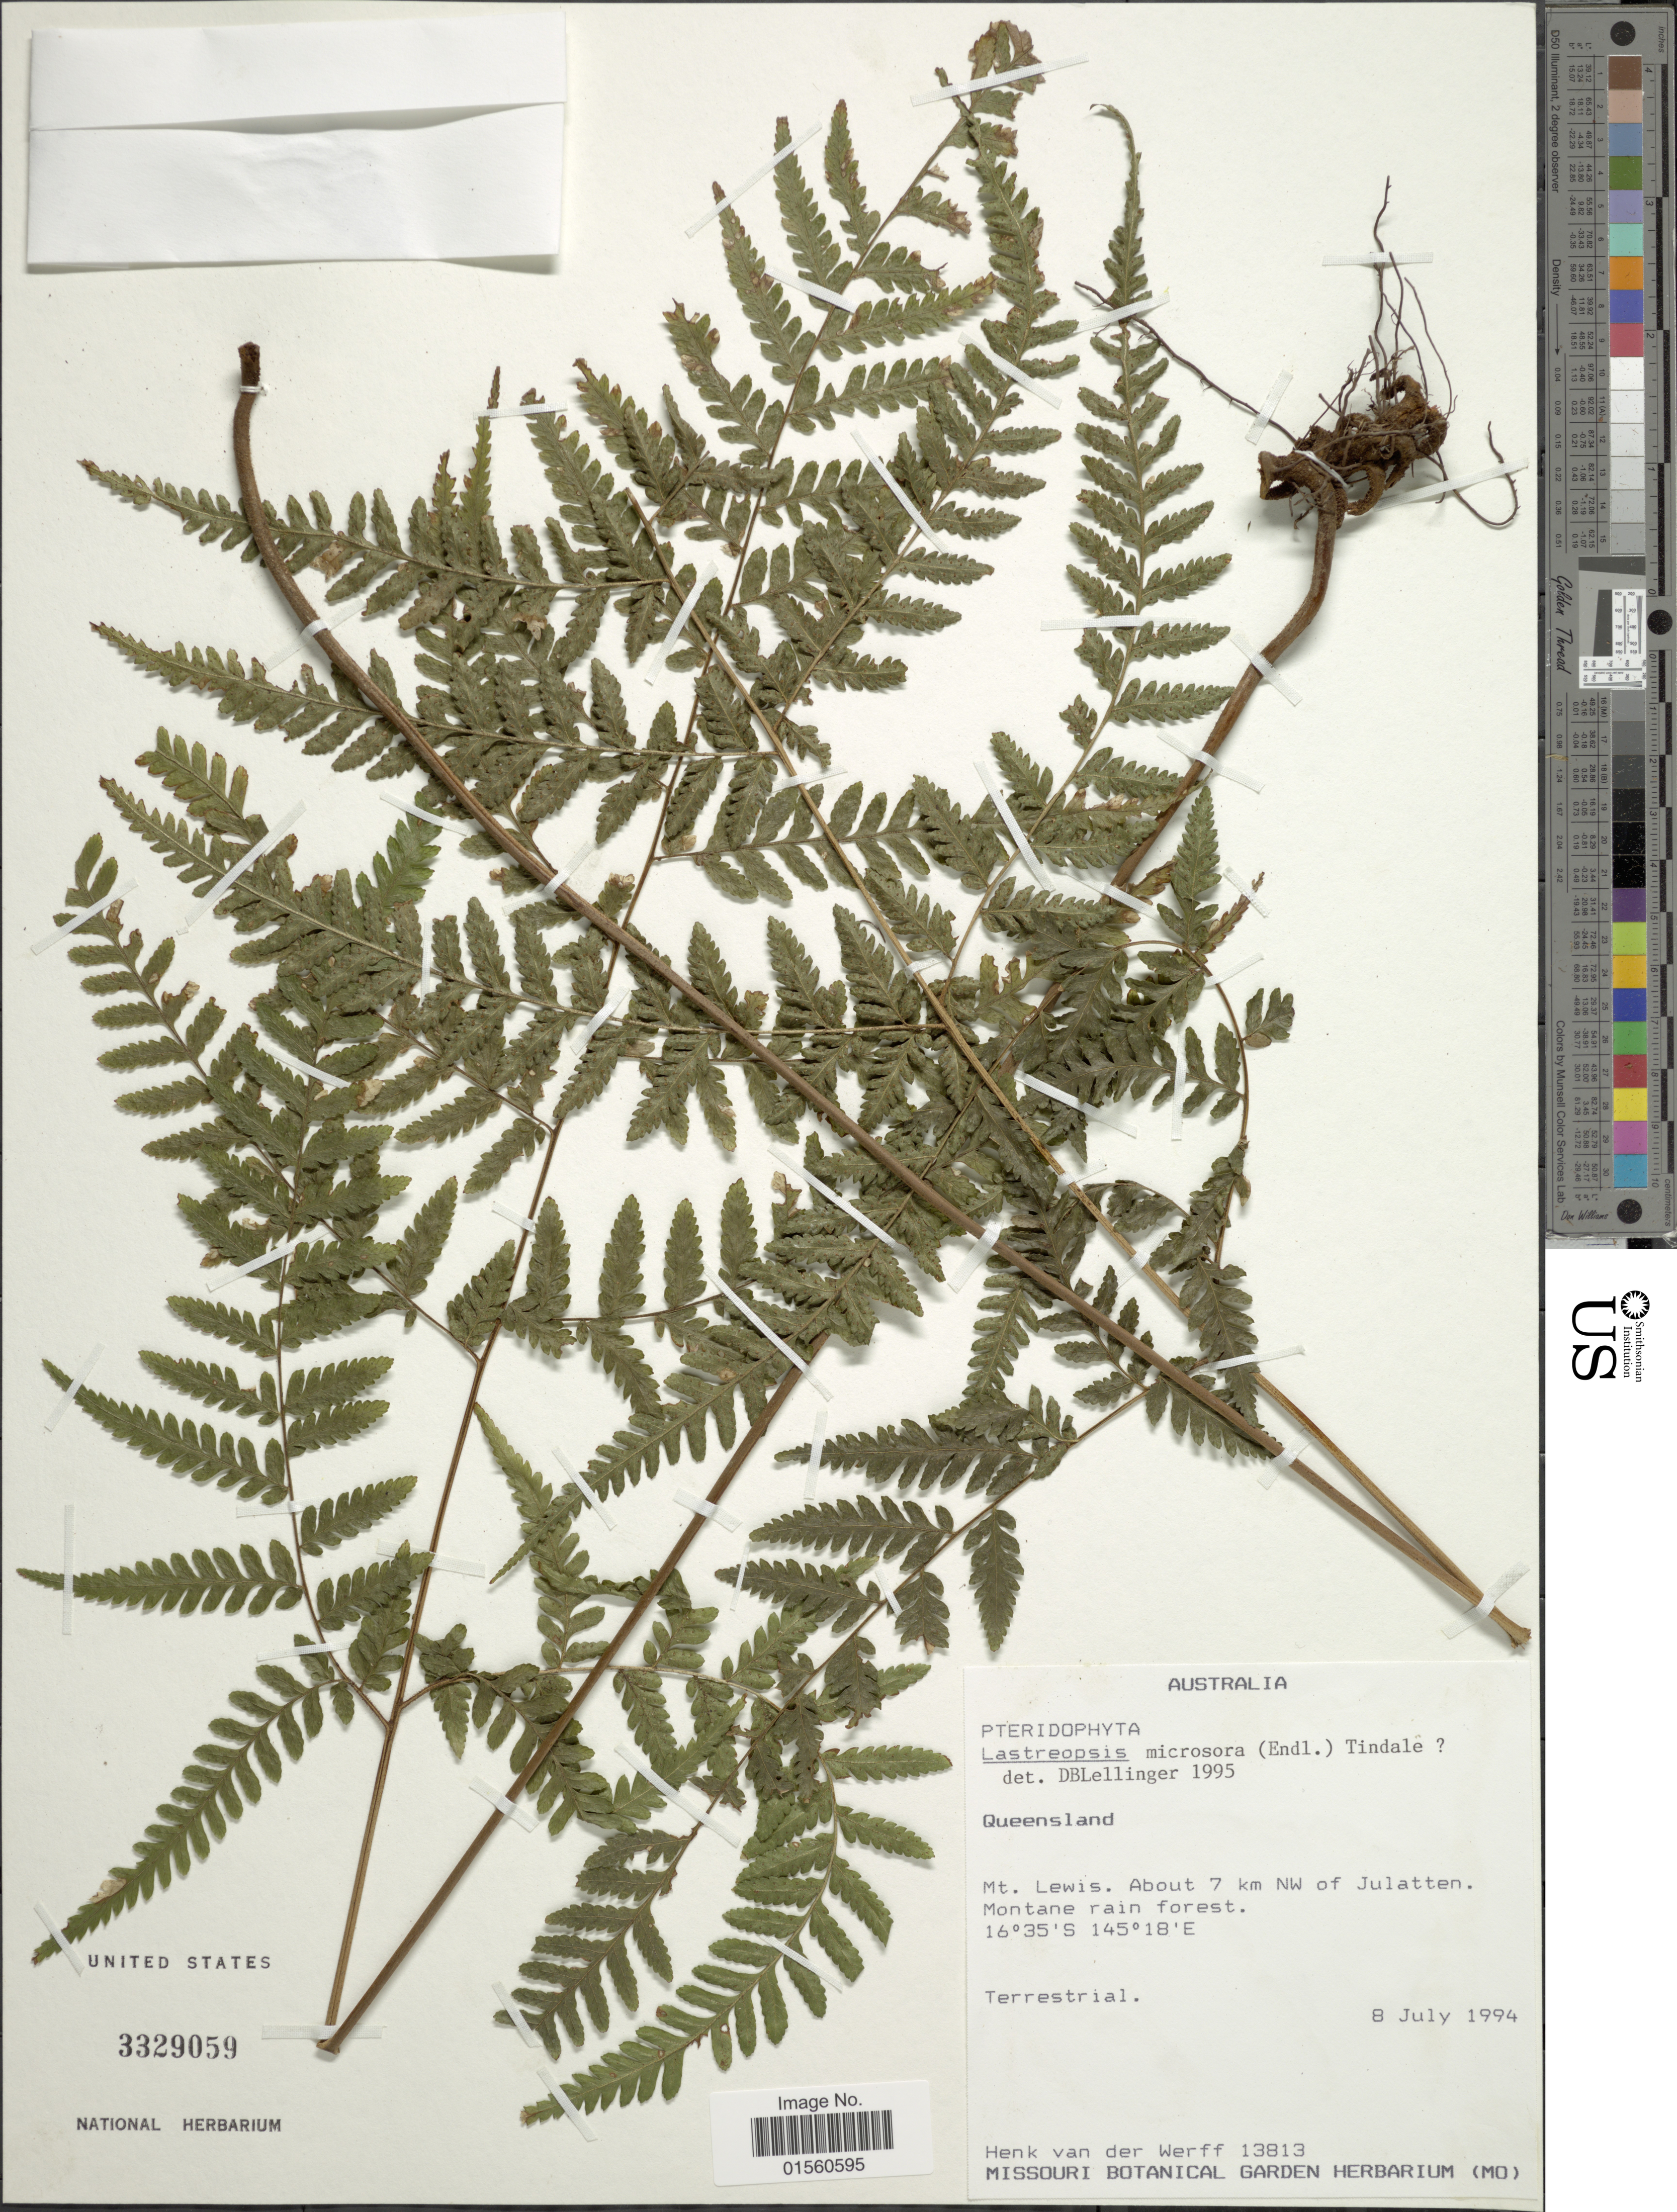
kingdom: Plantae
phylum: Tracheophyta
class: Polypodiopsida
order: Polypodiales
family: Dryopteridaceae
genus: Parapolystichum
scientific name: Parapolystichum microsorum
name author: (Endl.) Labiak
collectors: H. van der Werff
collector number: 13813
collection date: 1994-07-08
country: Australia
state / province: Queensland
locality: Mt. Lewis, about 7 km NW of Julatten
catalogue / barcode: US 3329059